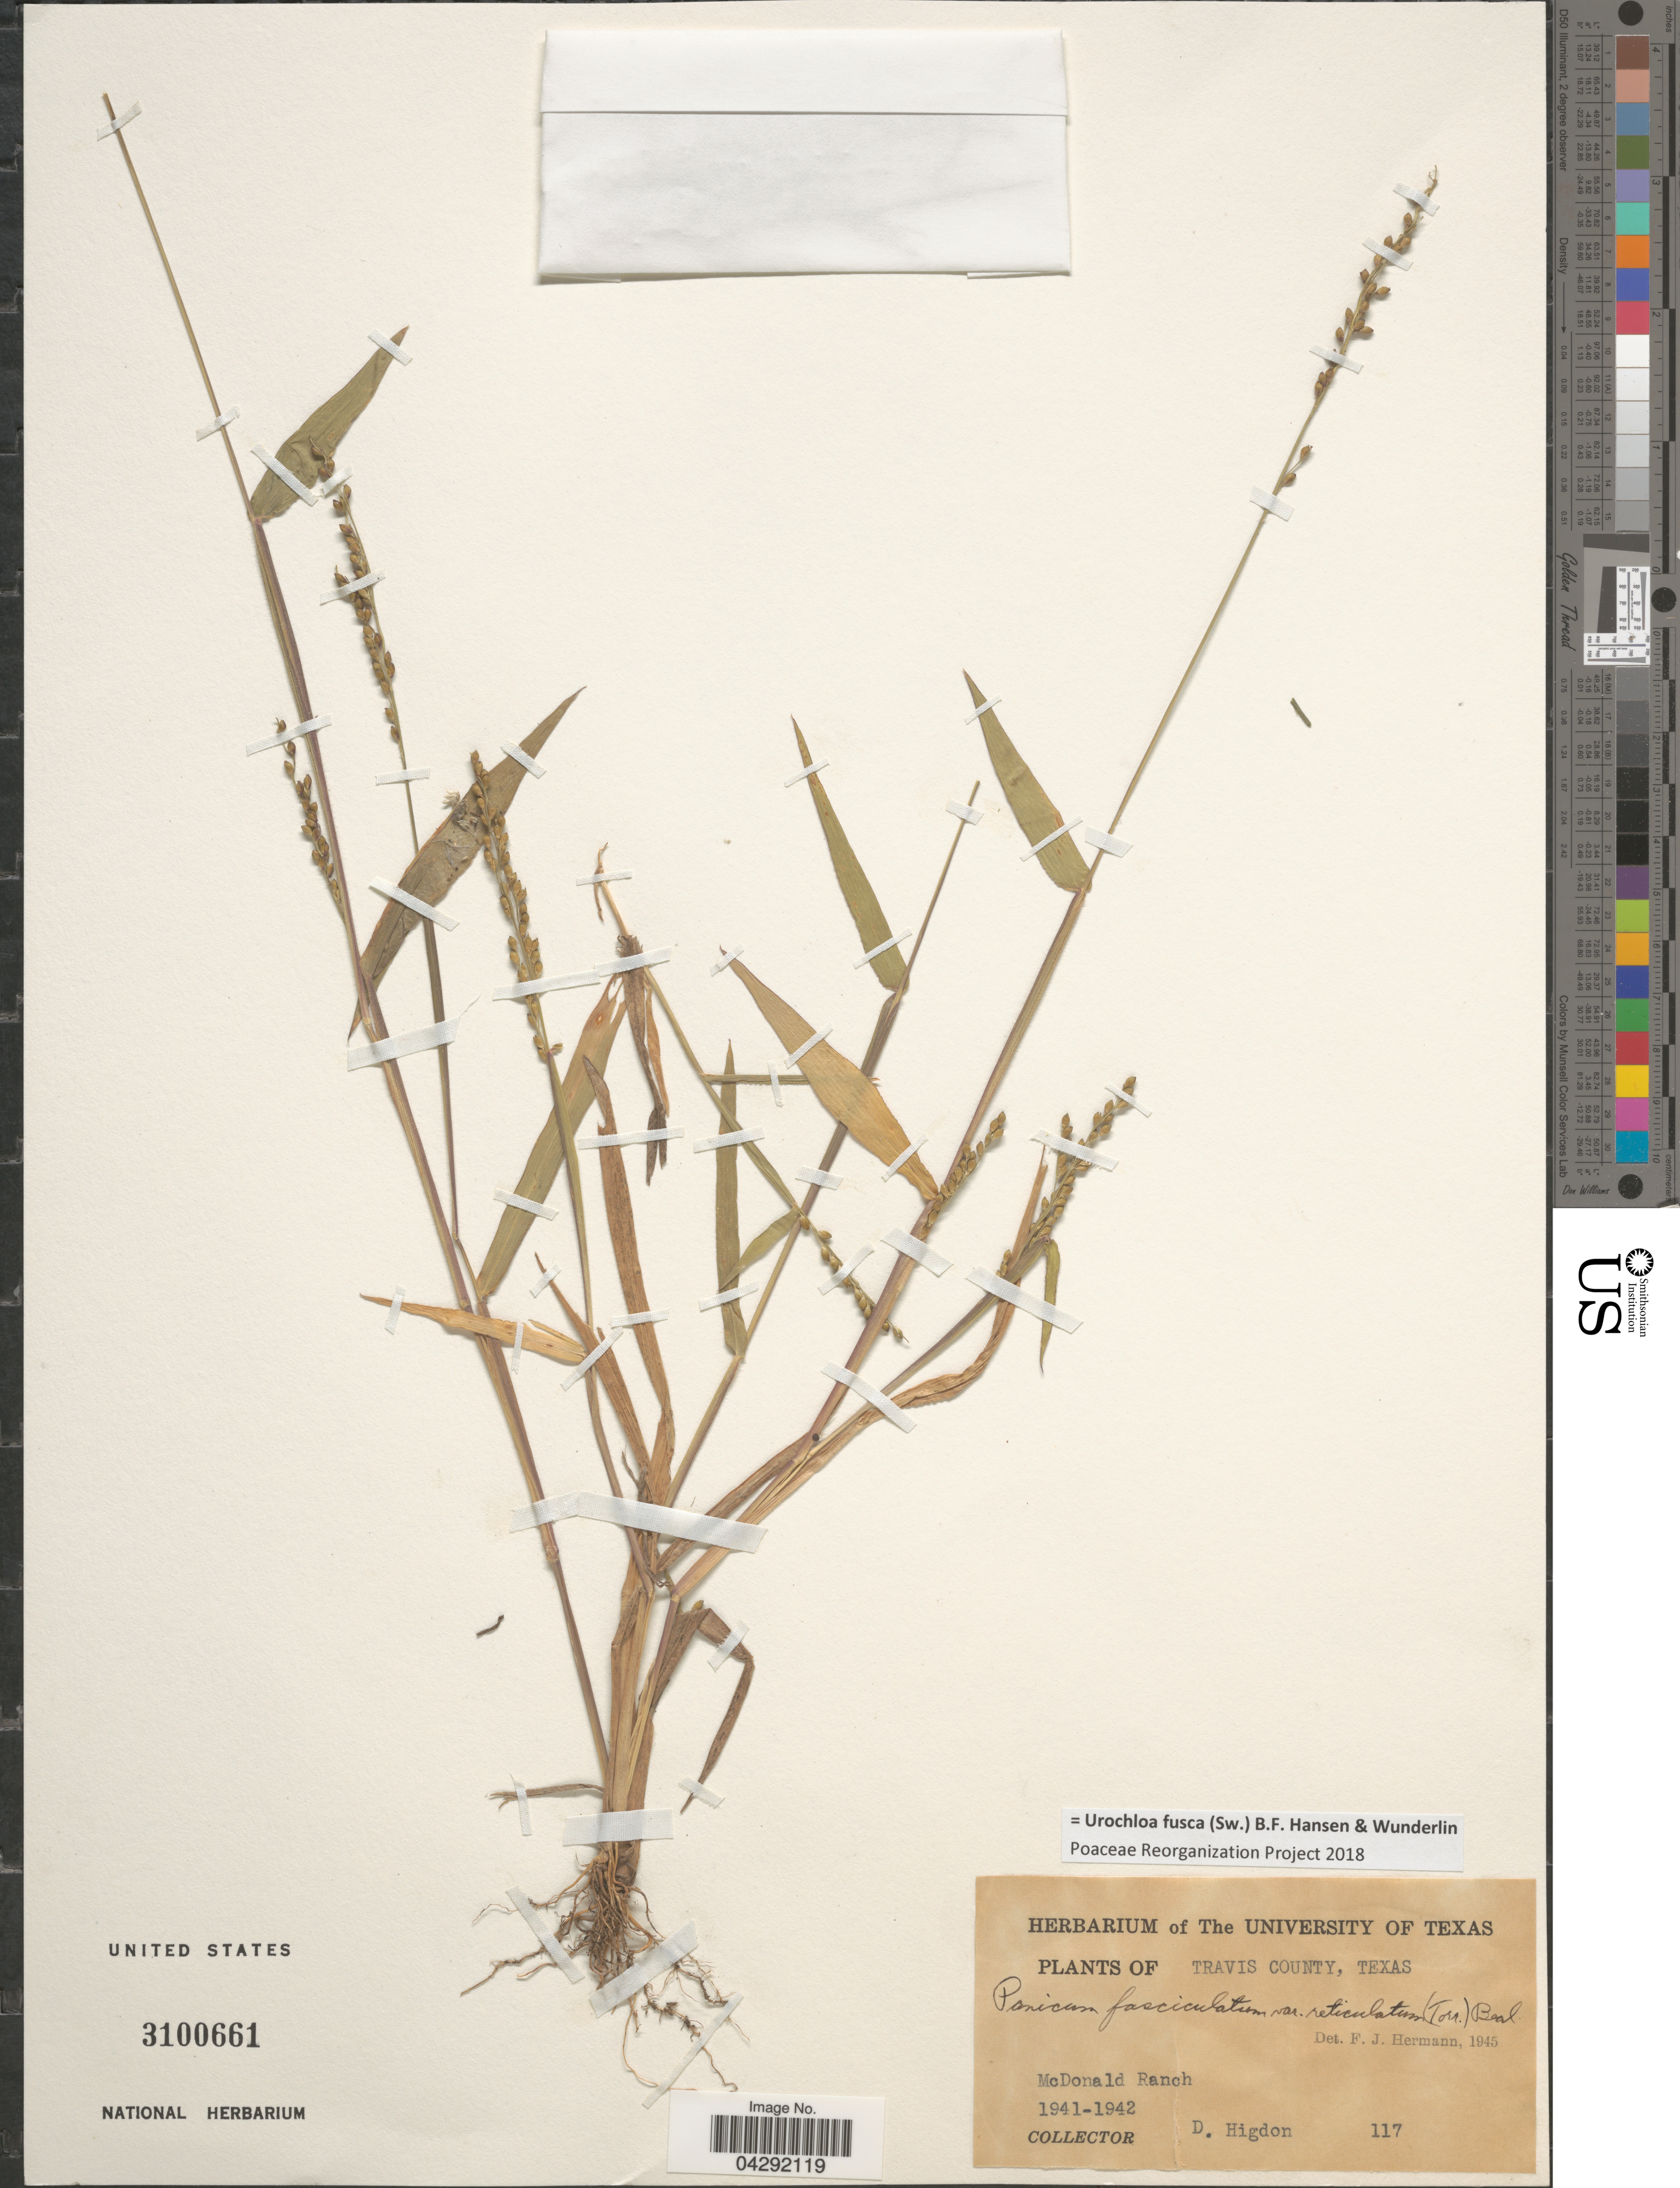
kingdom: Plantae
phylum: Tracheophyta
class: Liliopsida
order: Poales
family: Poaceae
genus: Urochloa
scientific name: Urochloa fusca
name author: (Sw.) B.F. Hansen & Wunderlin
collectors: D. Higdon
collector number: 117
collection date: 1941/1942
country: United States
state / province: Texas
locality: Travis County. McDonald Ranch.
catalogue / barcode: US 3100661